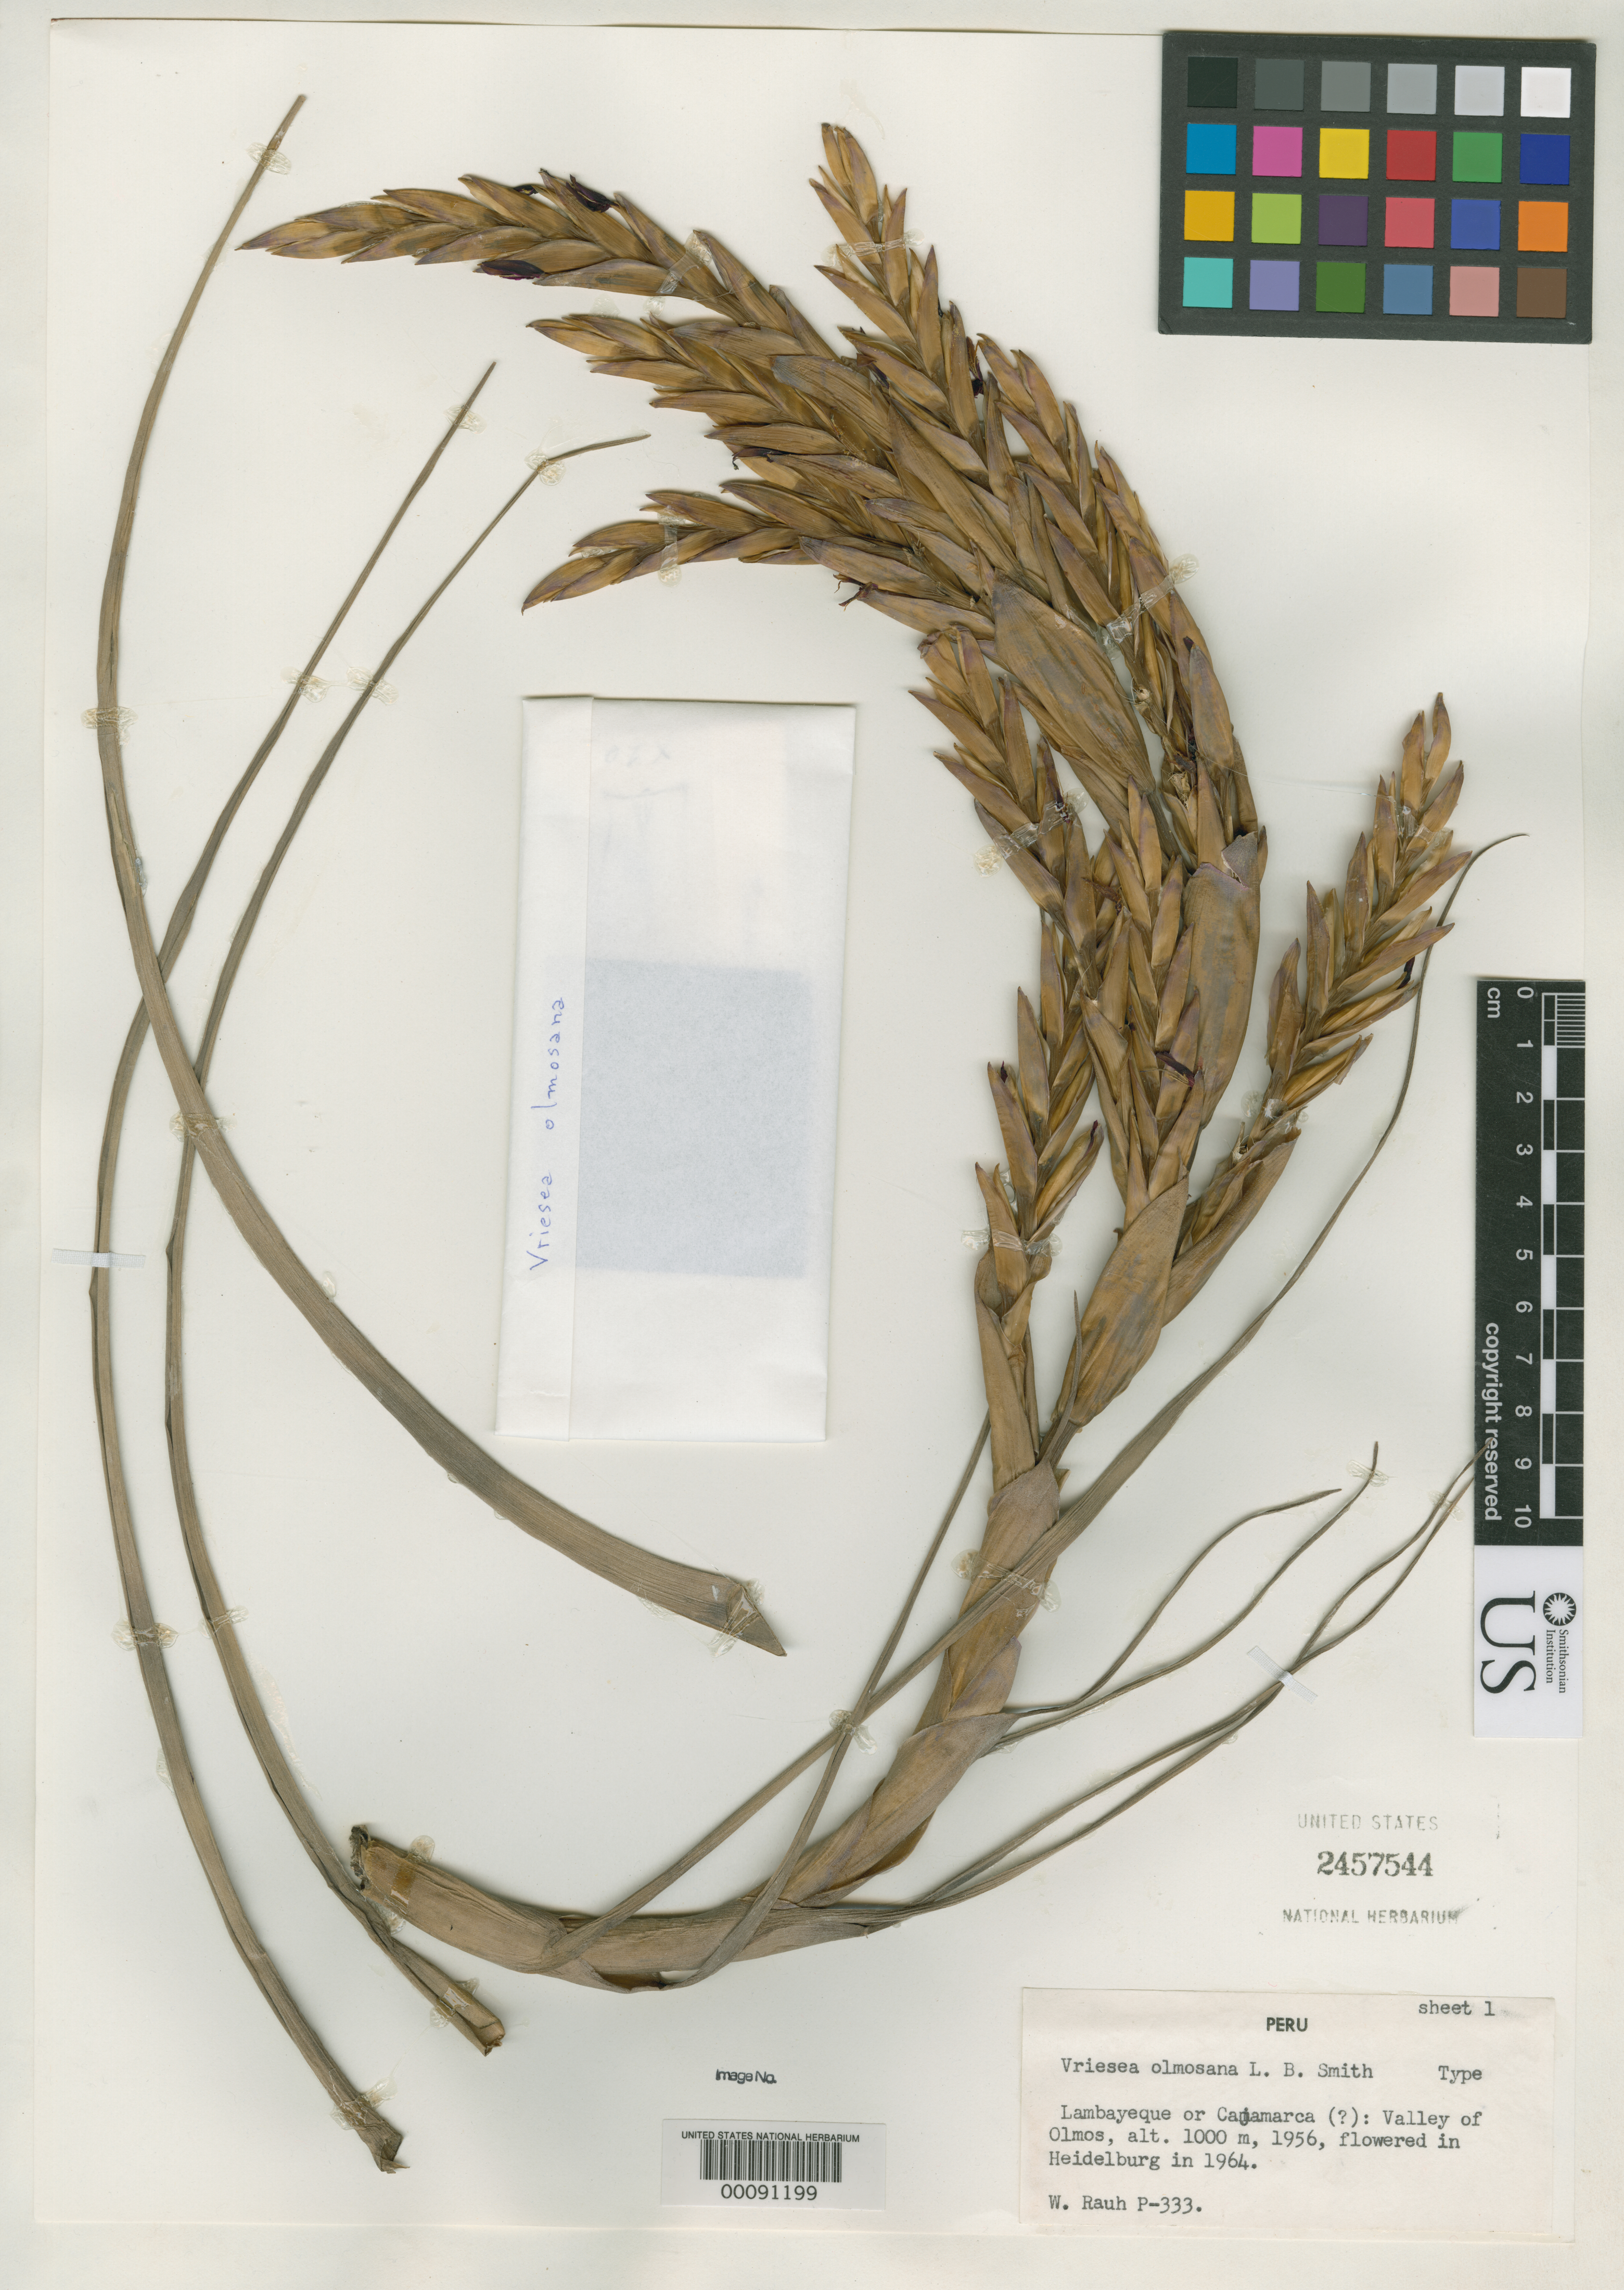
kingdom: Plantae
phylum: Tracheophyta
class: Liliopsida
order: Poales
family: Bromeliaceae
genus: Vriesea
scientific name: Vriesea olmosana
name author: L.B. Sm.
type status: Holotype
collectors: W. Rauh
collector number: P 333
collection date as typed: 1956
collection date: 1956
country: Peru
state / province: Cajamarca / Lambayeque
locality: valley of Olmos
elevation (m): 1000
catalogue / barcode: US 2457544